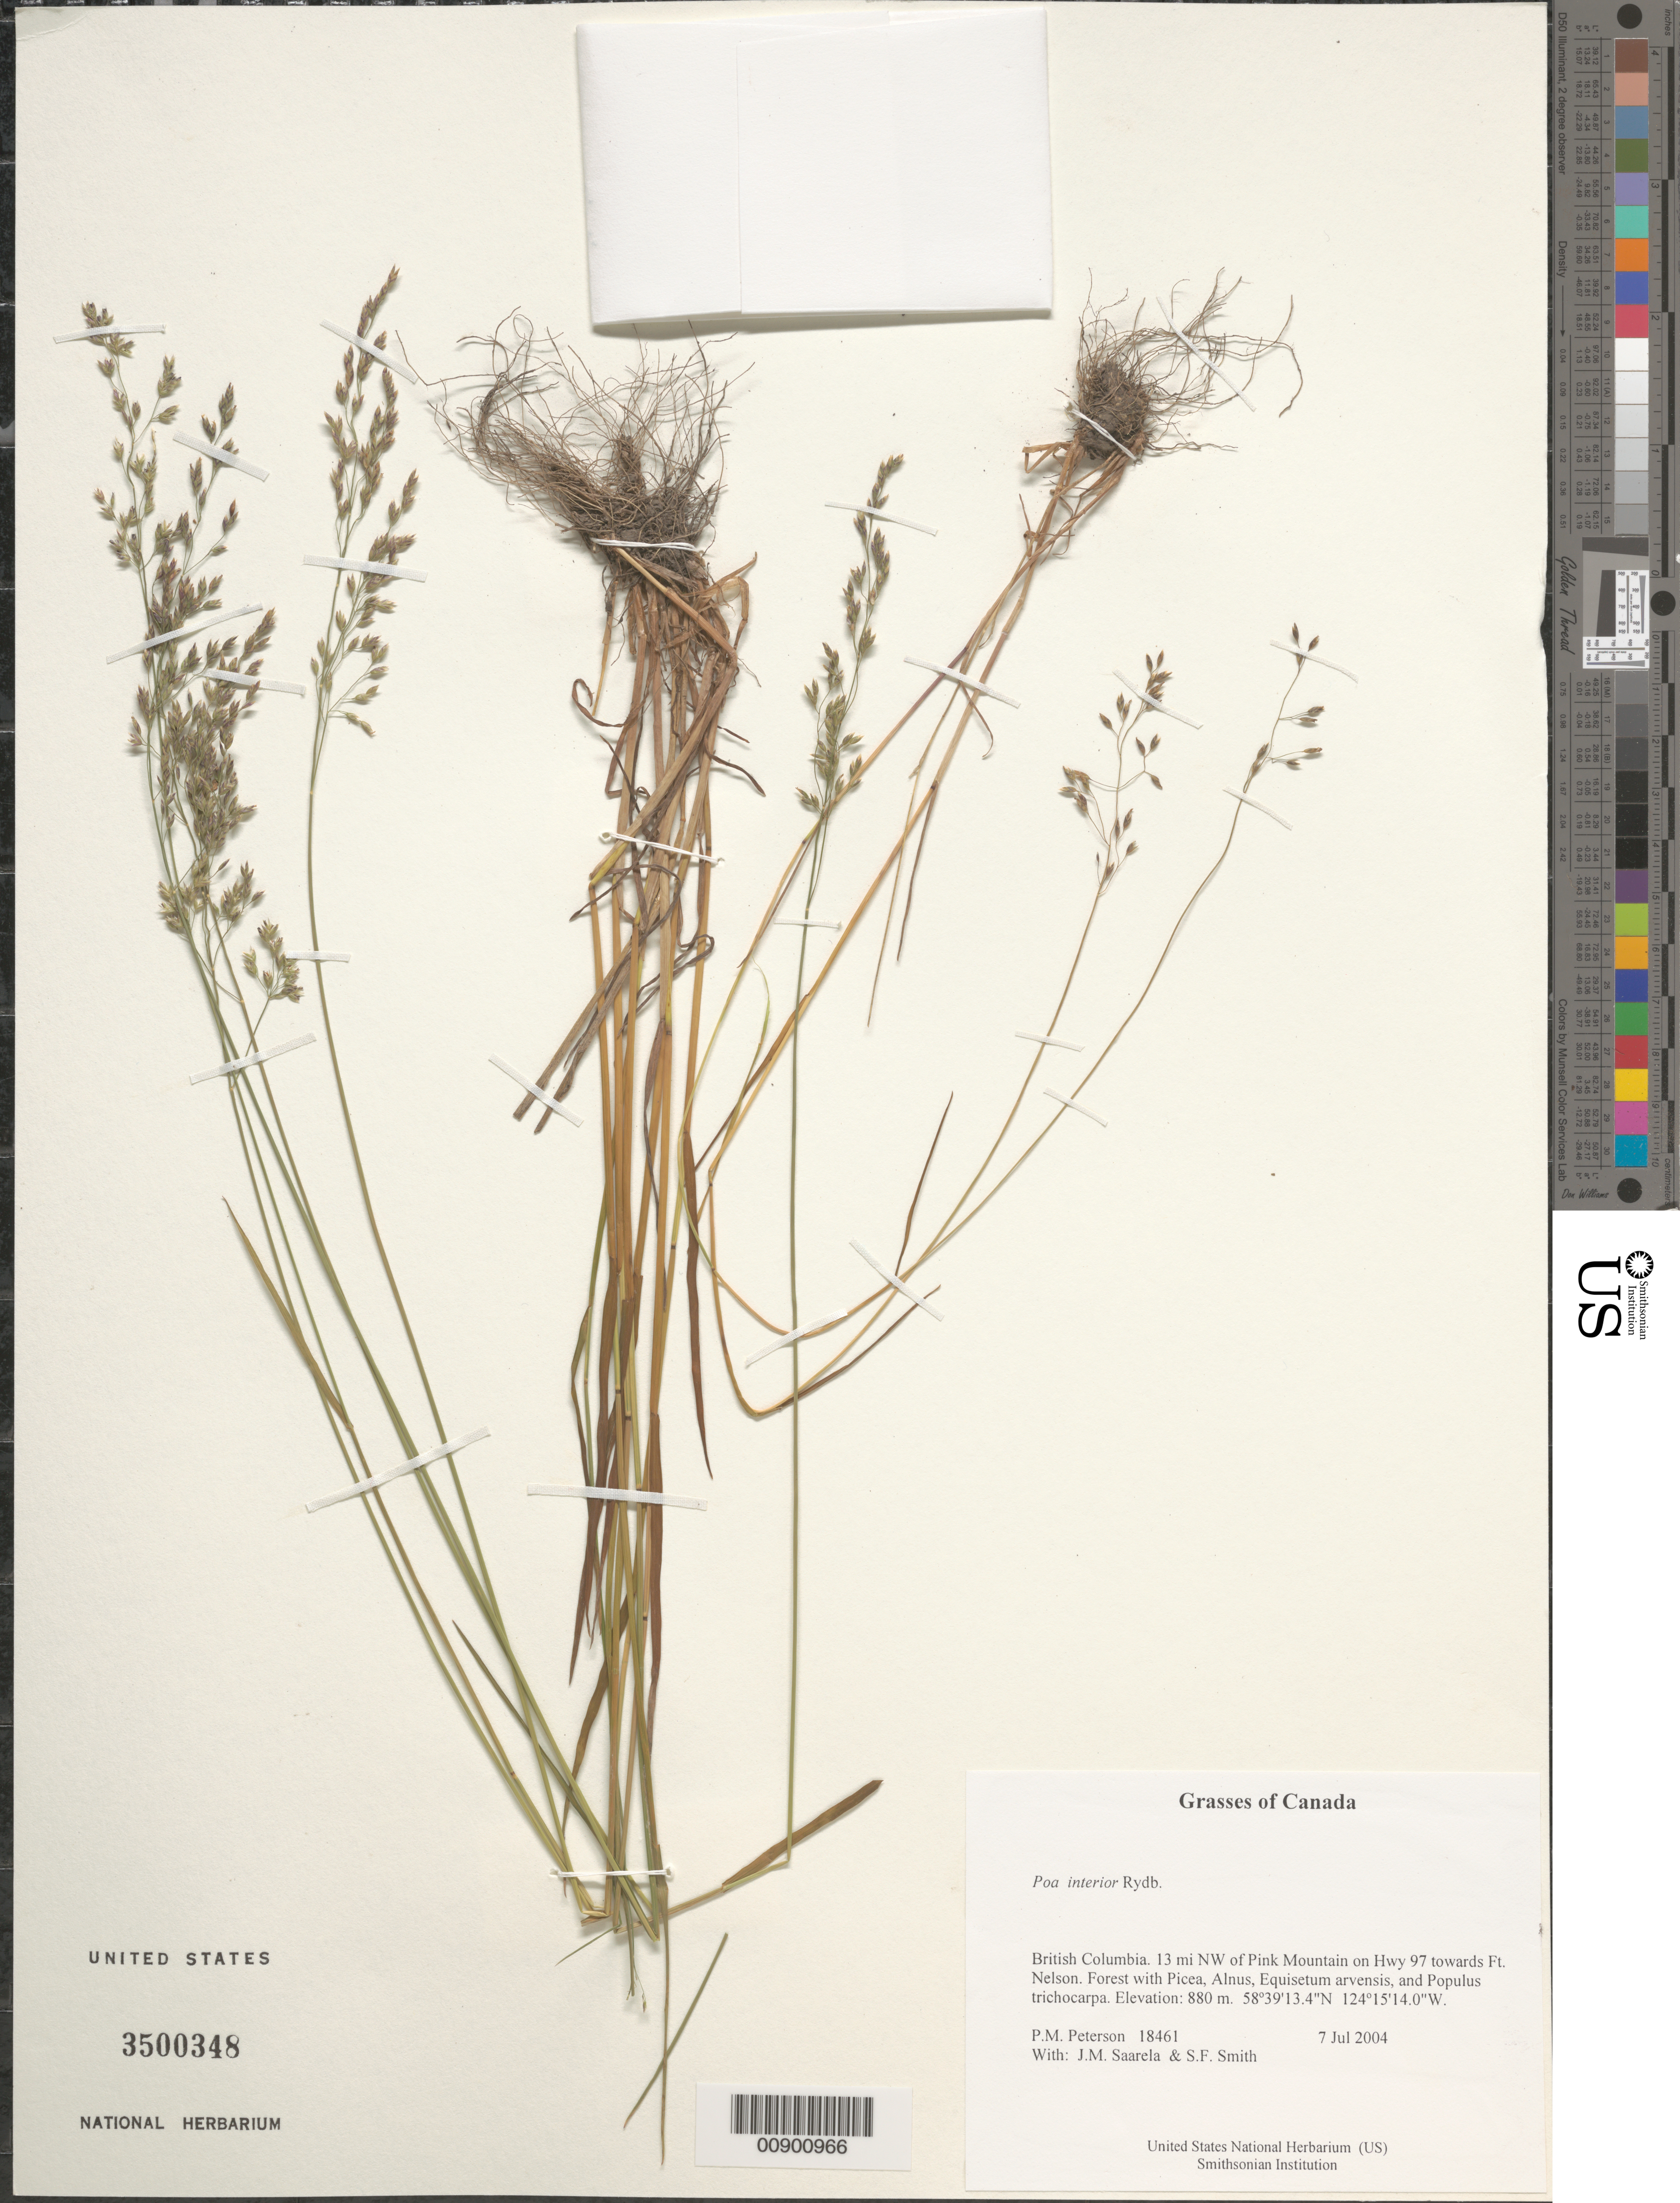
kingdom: Plantae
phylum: Tracheophyta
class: Liliopsida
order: Poales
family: Poaceae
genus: Poa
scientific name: Poa interior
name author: Rydb.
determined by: Soreng, Robert J., Research Associate (BOT), Smithsonian Institution - National Museum of Natural History (UNITED STATES)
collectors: P. M. Peterson, J. Saarela & S.F. Smith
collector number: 18461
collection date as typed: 07 Jul 2004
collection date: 2004-07-07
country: Canada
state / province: British Columbia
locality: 13 mi NW of Pink Mountain on Hwy 97 towards Ft. Nelson. Forest with Picea, Alnus, Equisetum arvensis, and Populus trichocarpa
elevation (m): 880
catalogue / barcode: US 3500348